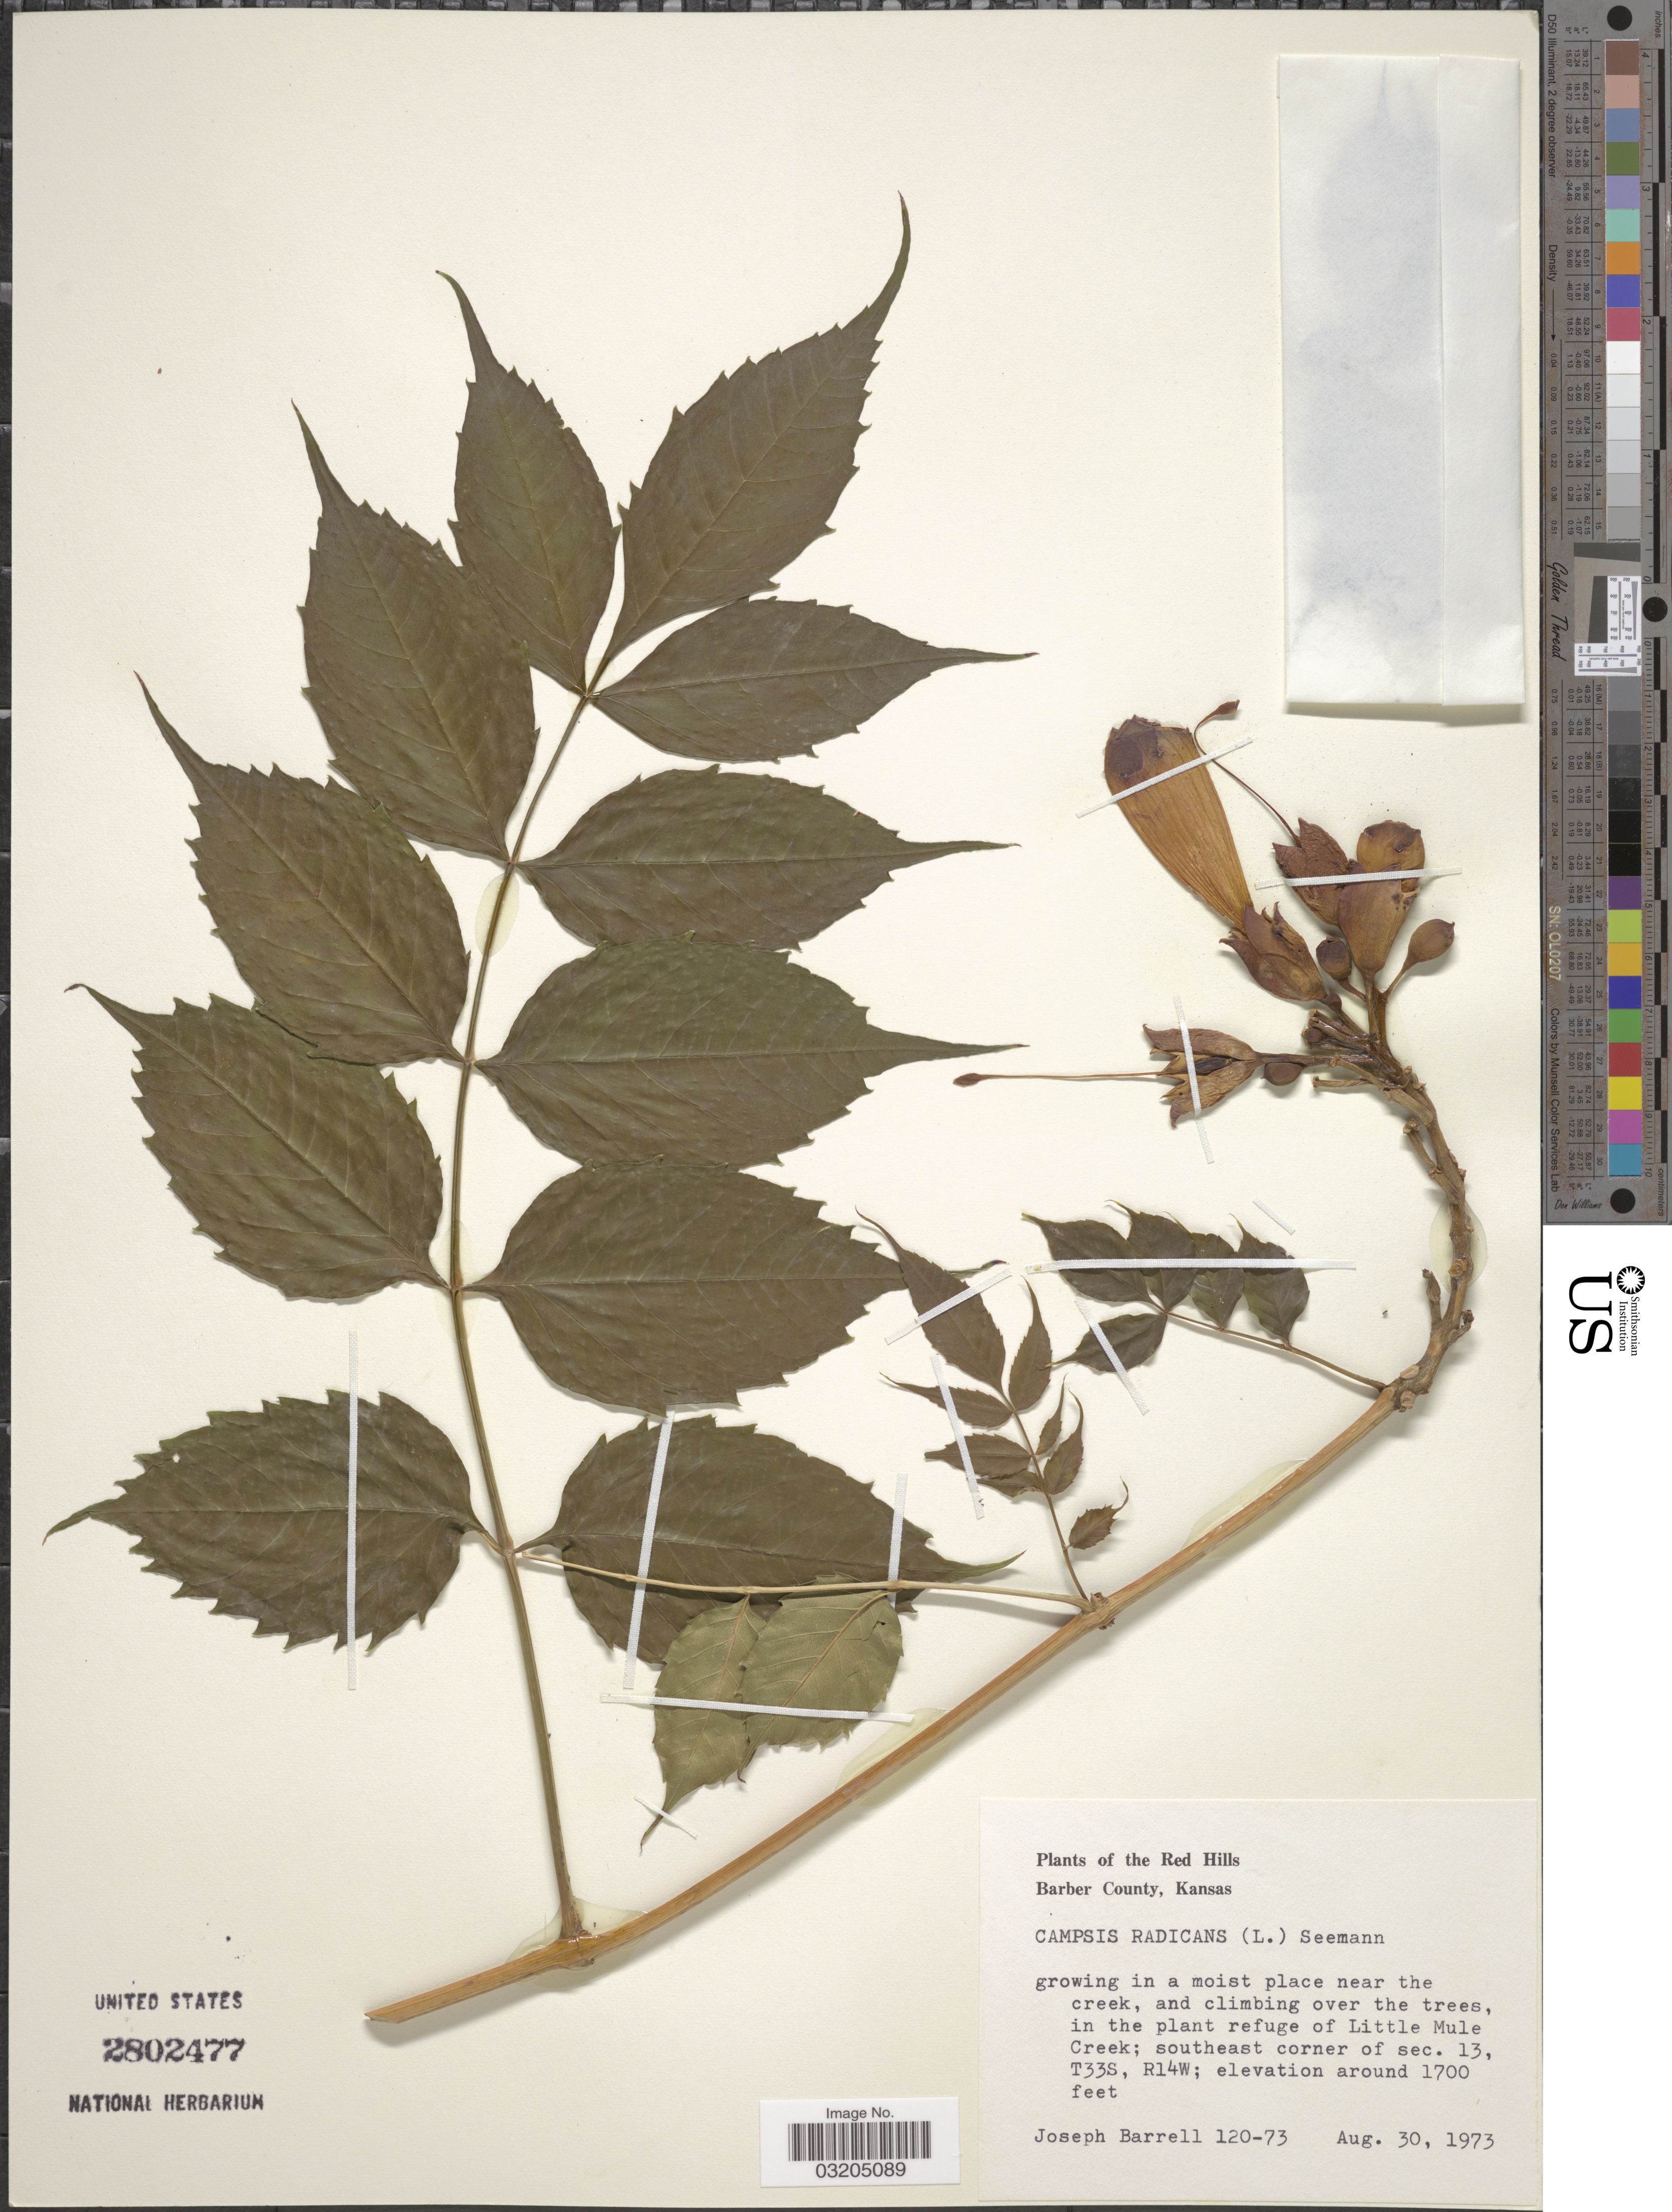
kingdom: Plantae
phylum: Tracheophyta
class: Magnoliopsida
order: Lamiales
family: Bignoniaceae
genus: Campsis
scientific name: Campsis radicans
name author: (L.) Seem.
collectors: J. Barrell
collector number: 120-73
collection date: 1973-08-30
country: United States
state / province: Kansas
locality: The Red Hills. Barber County. In the plant refuge of Little Mule Creek; southeast corner of sec. 13, T33S, R14W.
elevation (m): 518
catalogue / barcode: US 2802477